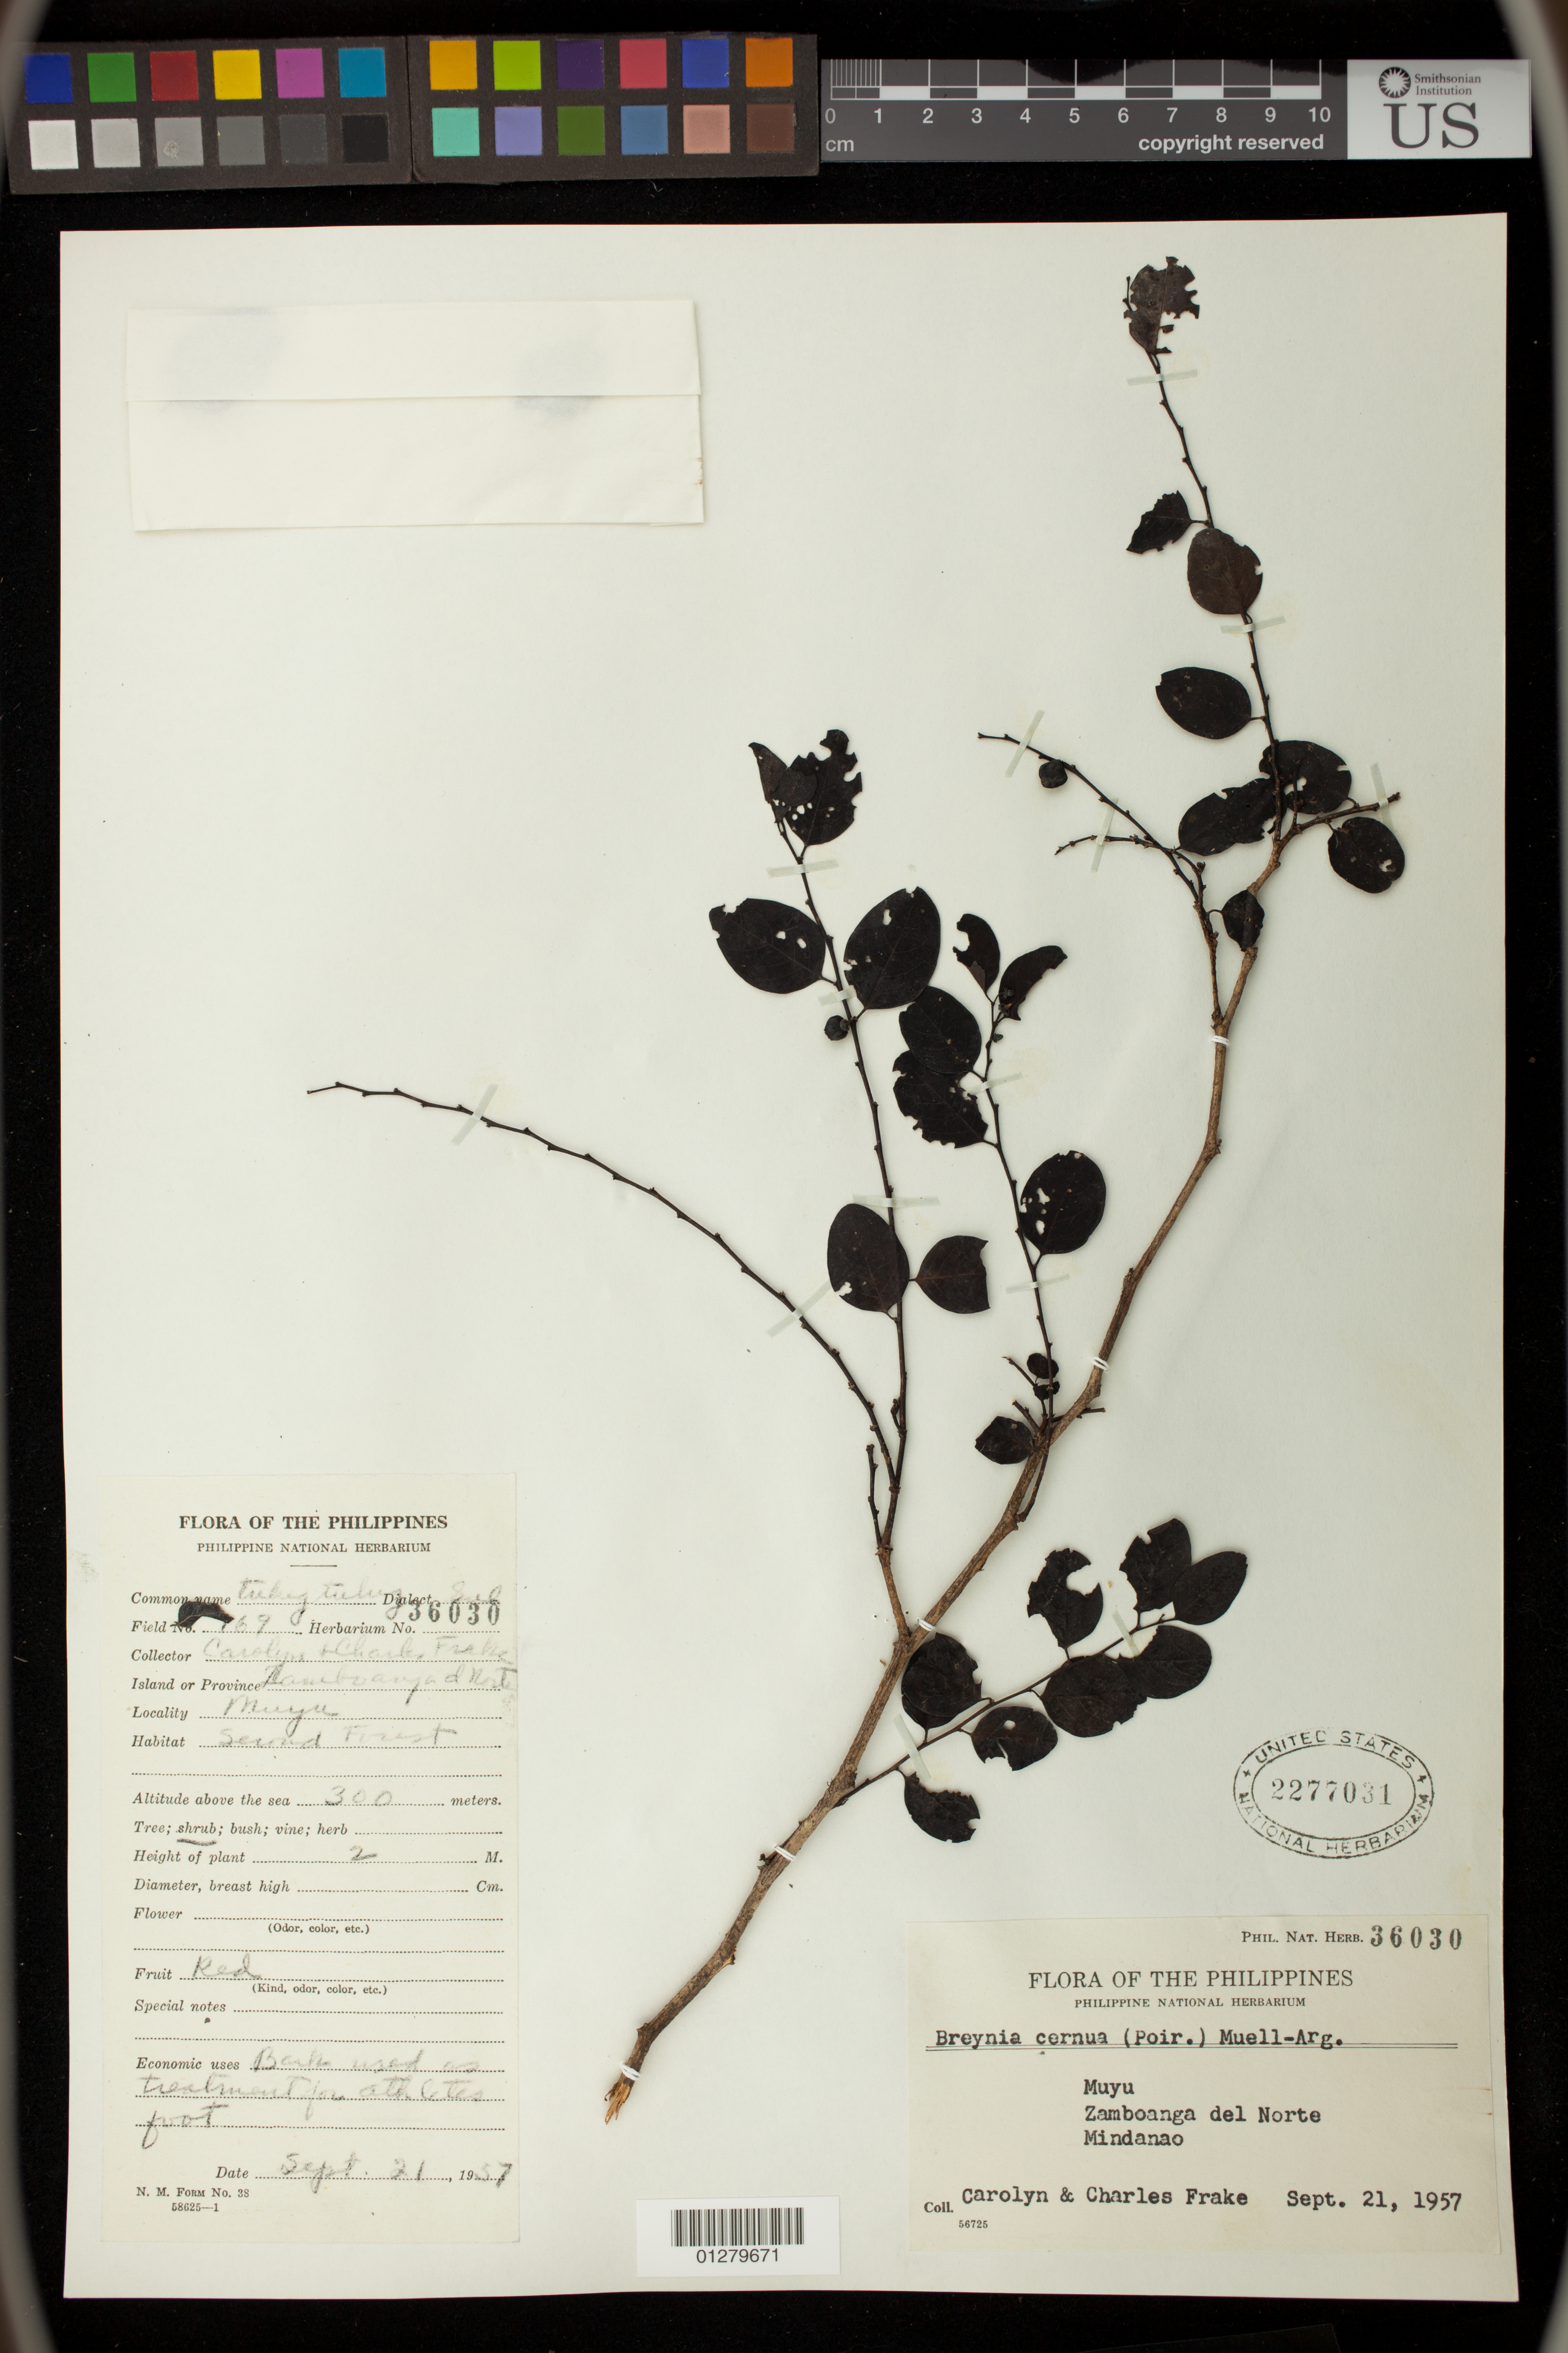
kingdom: Plantae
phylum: Tracheophyta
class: Magnoliopsida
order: Malpighiales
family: Phyllanthaceae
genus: Breynia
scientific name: Breynia cernua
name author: (Poir.) Müll. Arg.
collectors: C. M. Frake & C. O. Frake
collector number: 169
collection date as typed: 21 Sep 1957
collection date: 1957-09-21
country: Philippines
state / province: Zamboanga Peninsula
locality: Muyu, Zamboanga del Norte, Mindanao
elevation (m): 300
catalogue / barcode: US 36030